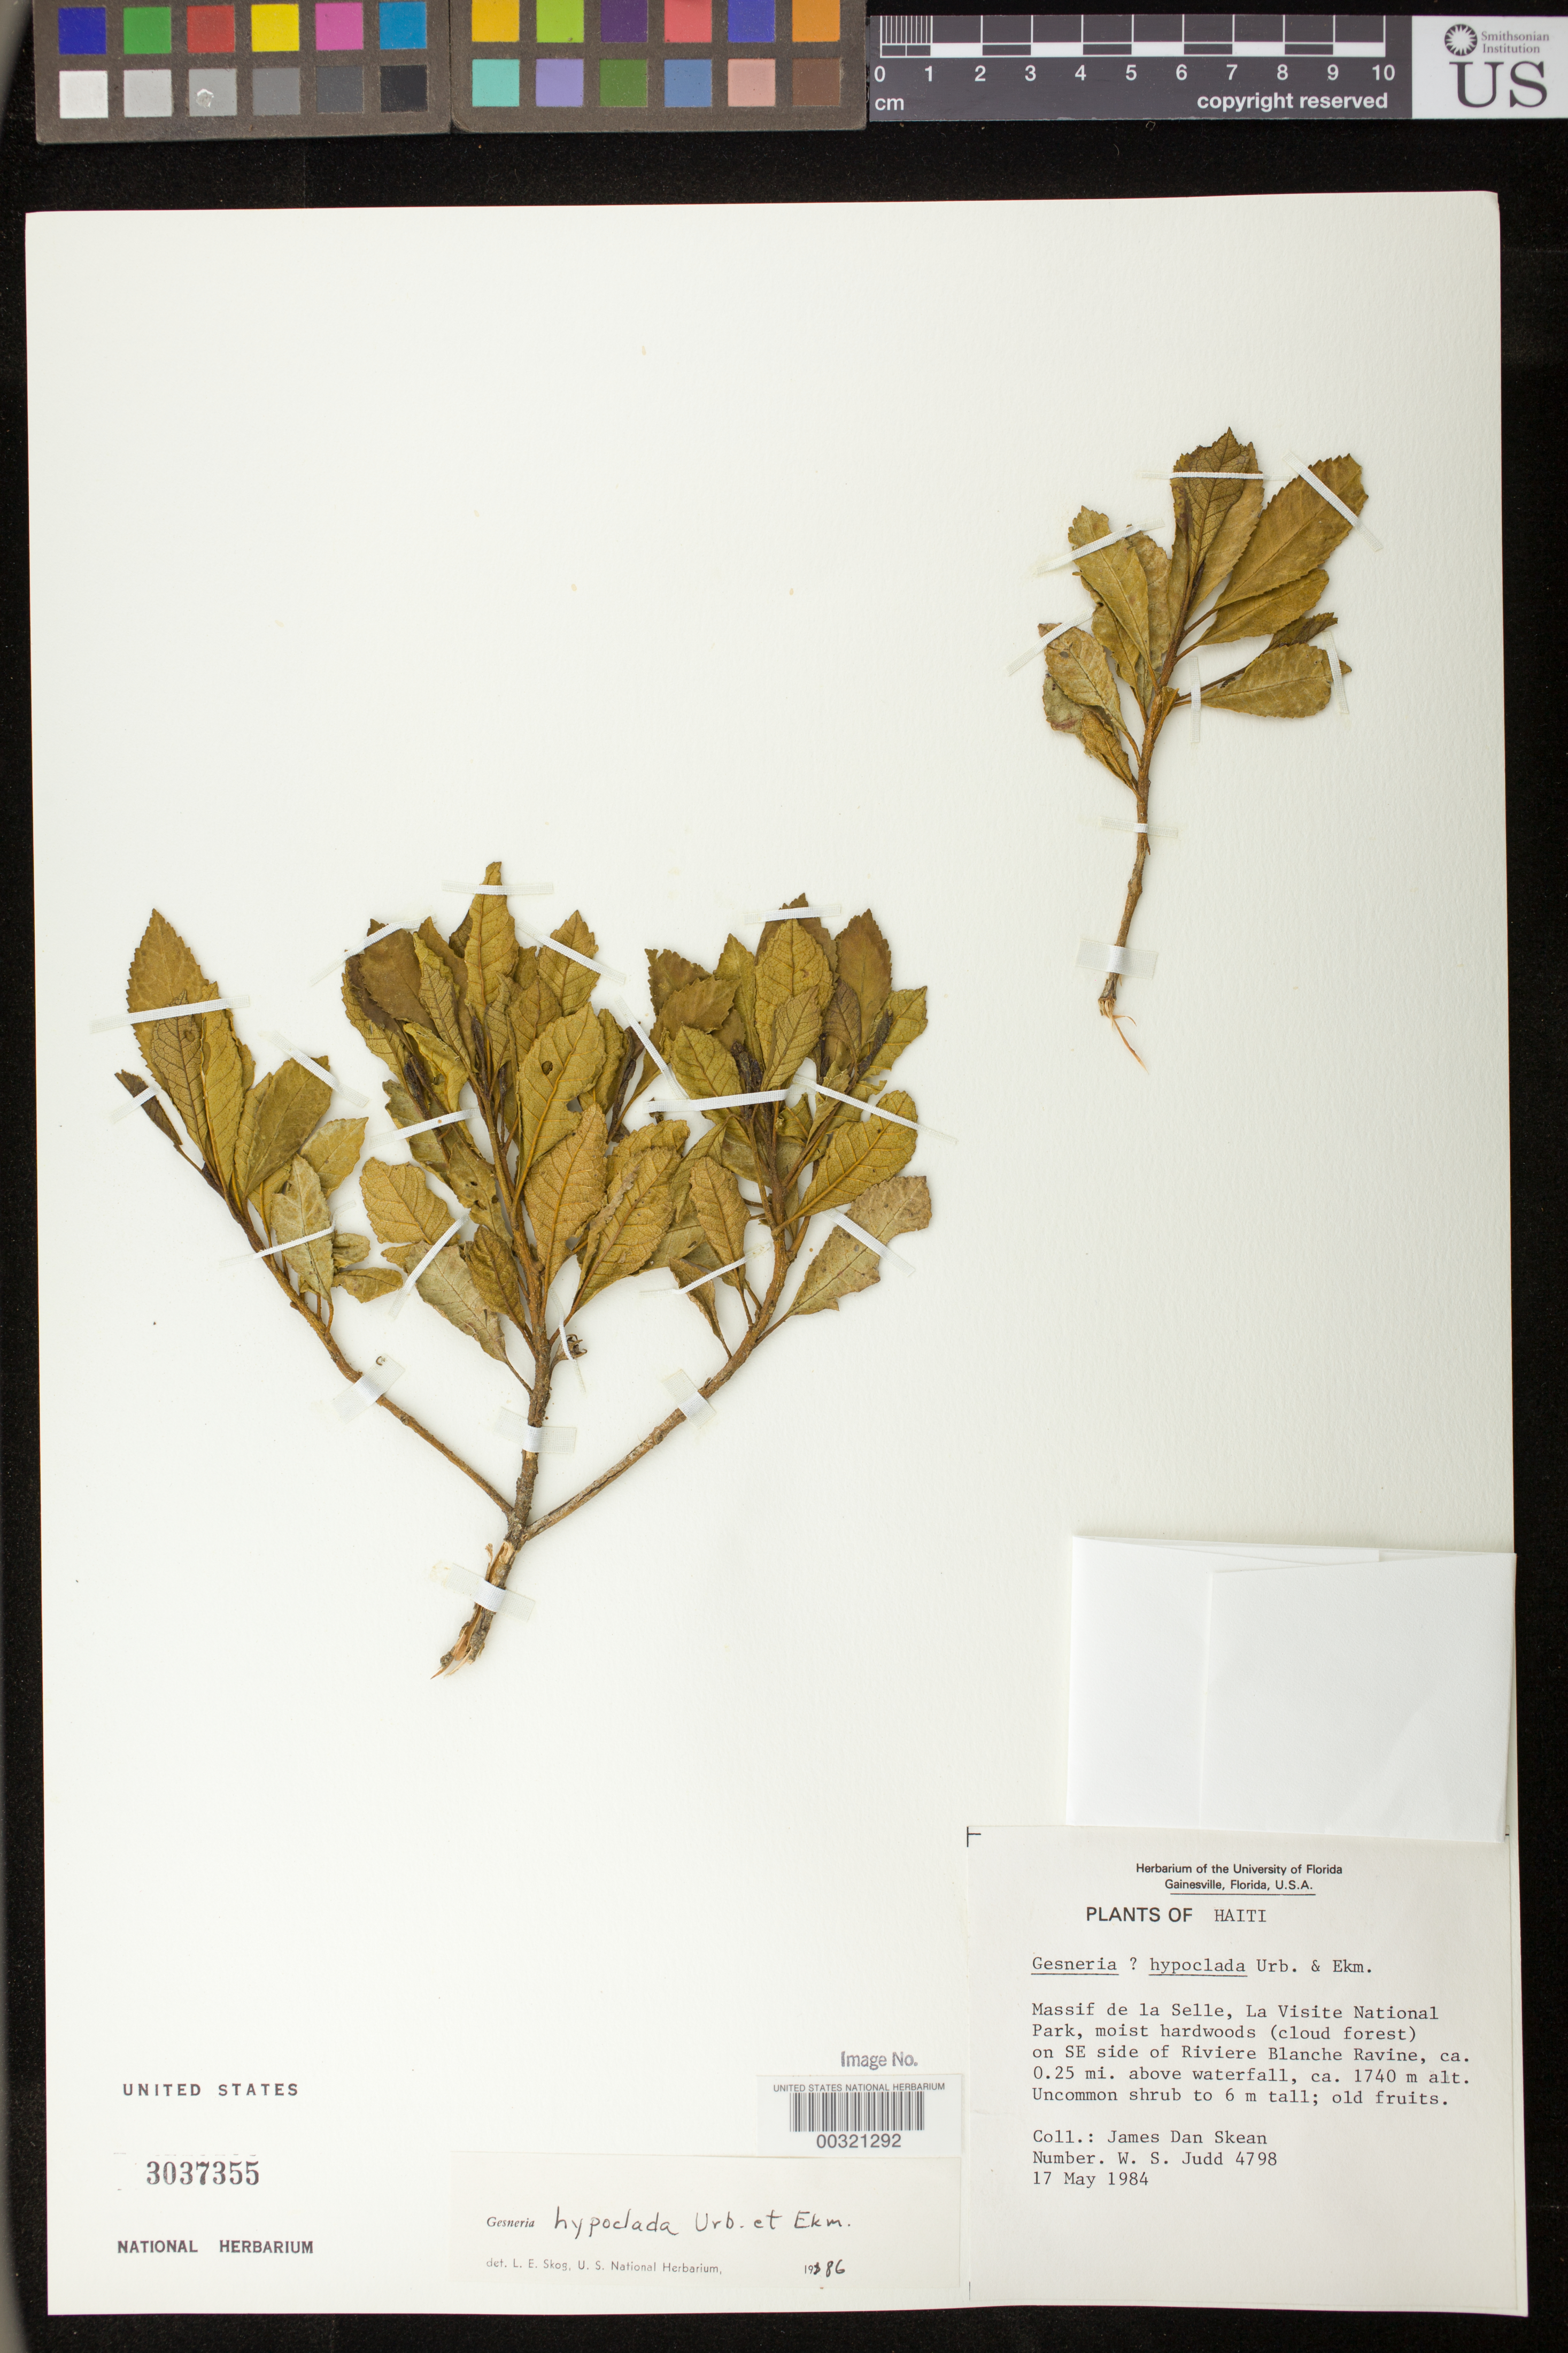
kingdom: Plantae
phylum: Tracheophyta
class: Magnoliopsida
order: Lamiales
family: Gesneriaceae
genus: Gesneria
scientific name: Gesneria lanceolata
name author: Urb. & Ekman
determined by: Clark, J. L., (SEL), The Marie Selby Botanical Garden (UNITED STATES)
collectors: W. S. Judd & J. Skean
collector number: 4798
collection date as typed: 17 May 1984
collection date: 1984-05-17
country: Haiti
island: Hispaniola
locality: Massif de La Selle, La Visite National Park, on SE side of Riviere Blanche ravine, ca 0.25 mi above waterfall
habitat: Moist hardwoods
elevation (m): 1740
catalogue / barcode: US 3037355